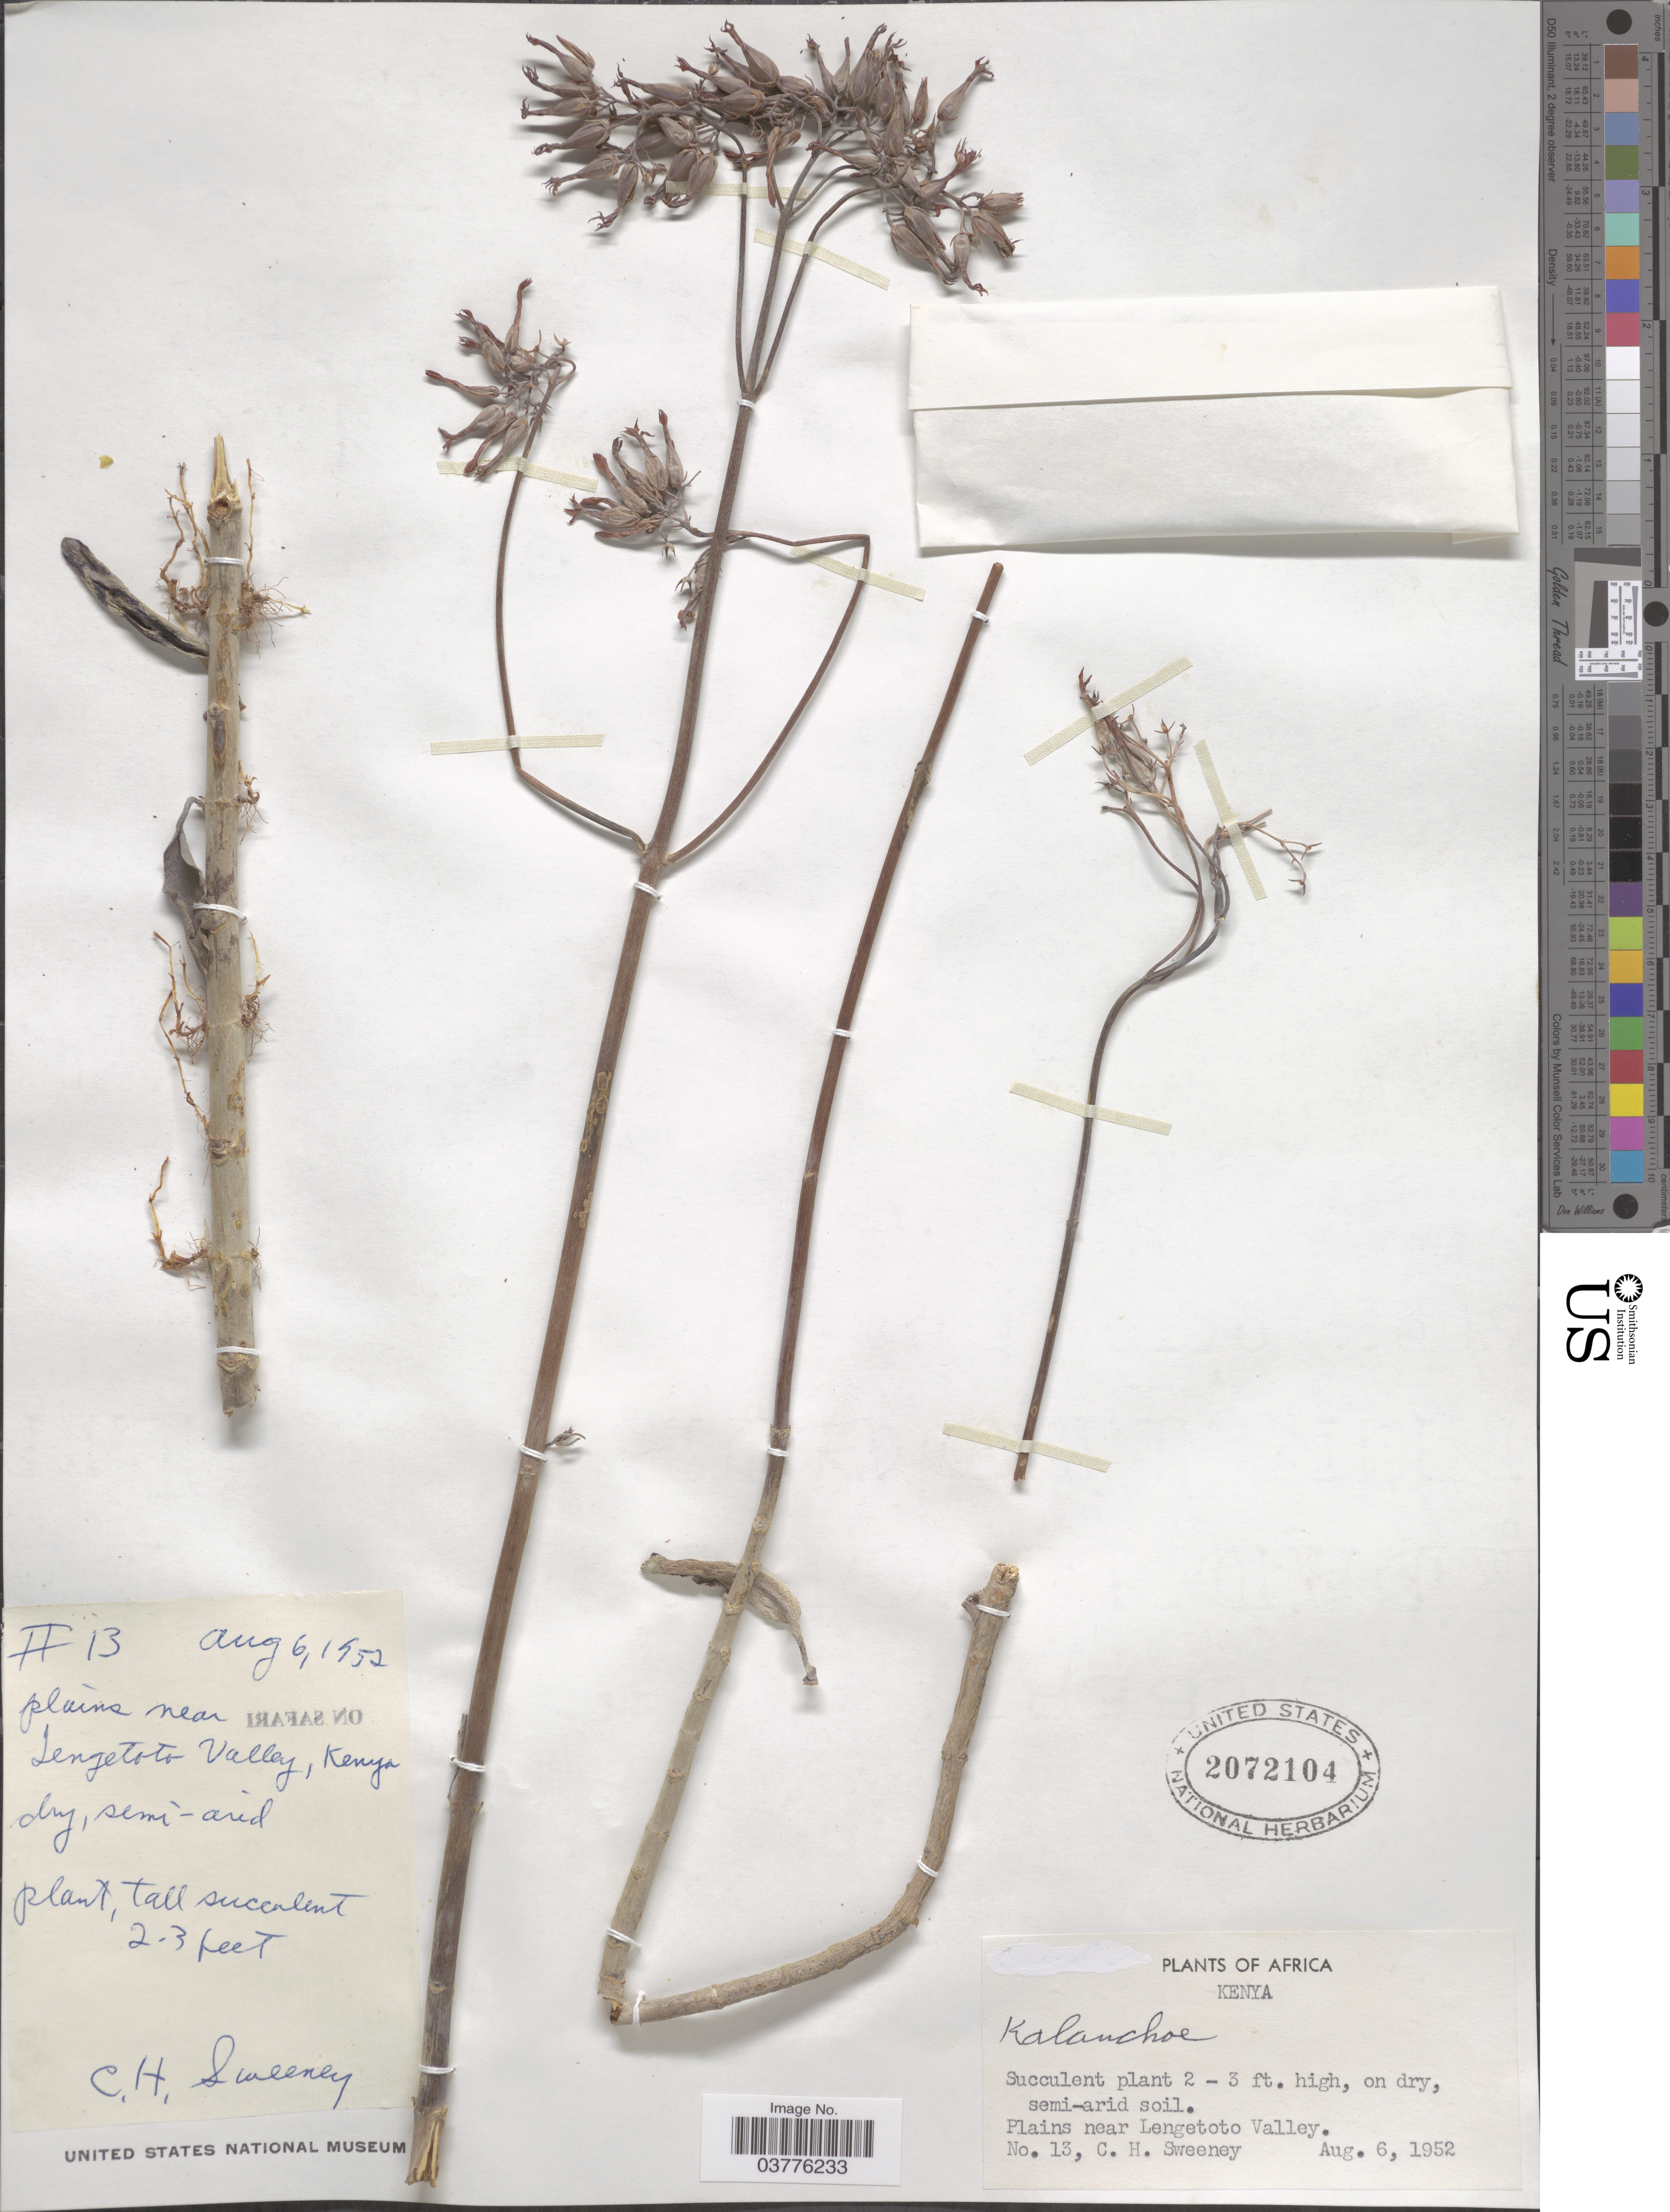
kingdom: Plantae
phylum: Tracheophyta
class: Magnoliopsida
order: Saxifragales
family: Crassulaceae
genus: Kalanchoe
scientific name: Kalanchoe sp.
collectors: C. Sweeney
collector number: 13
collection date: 1952-08-06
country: Kenya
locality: Plains near Lengetoto Valley.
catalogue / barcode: US 2072104